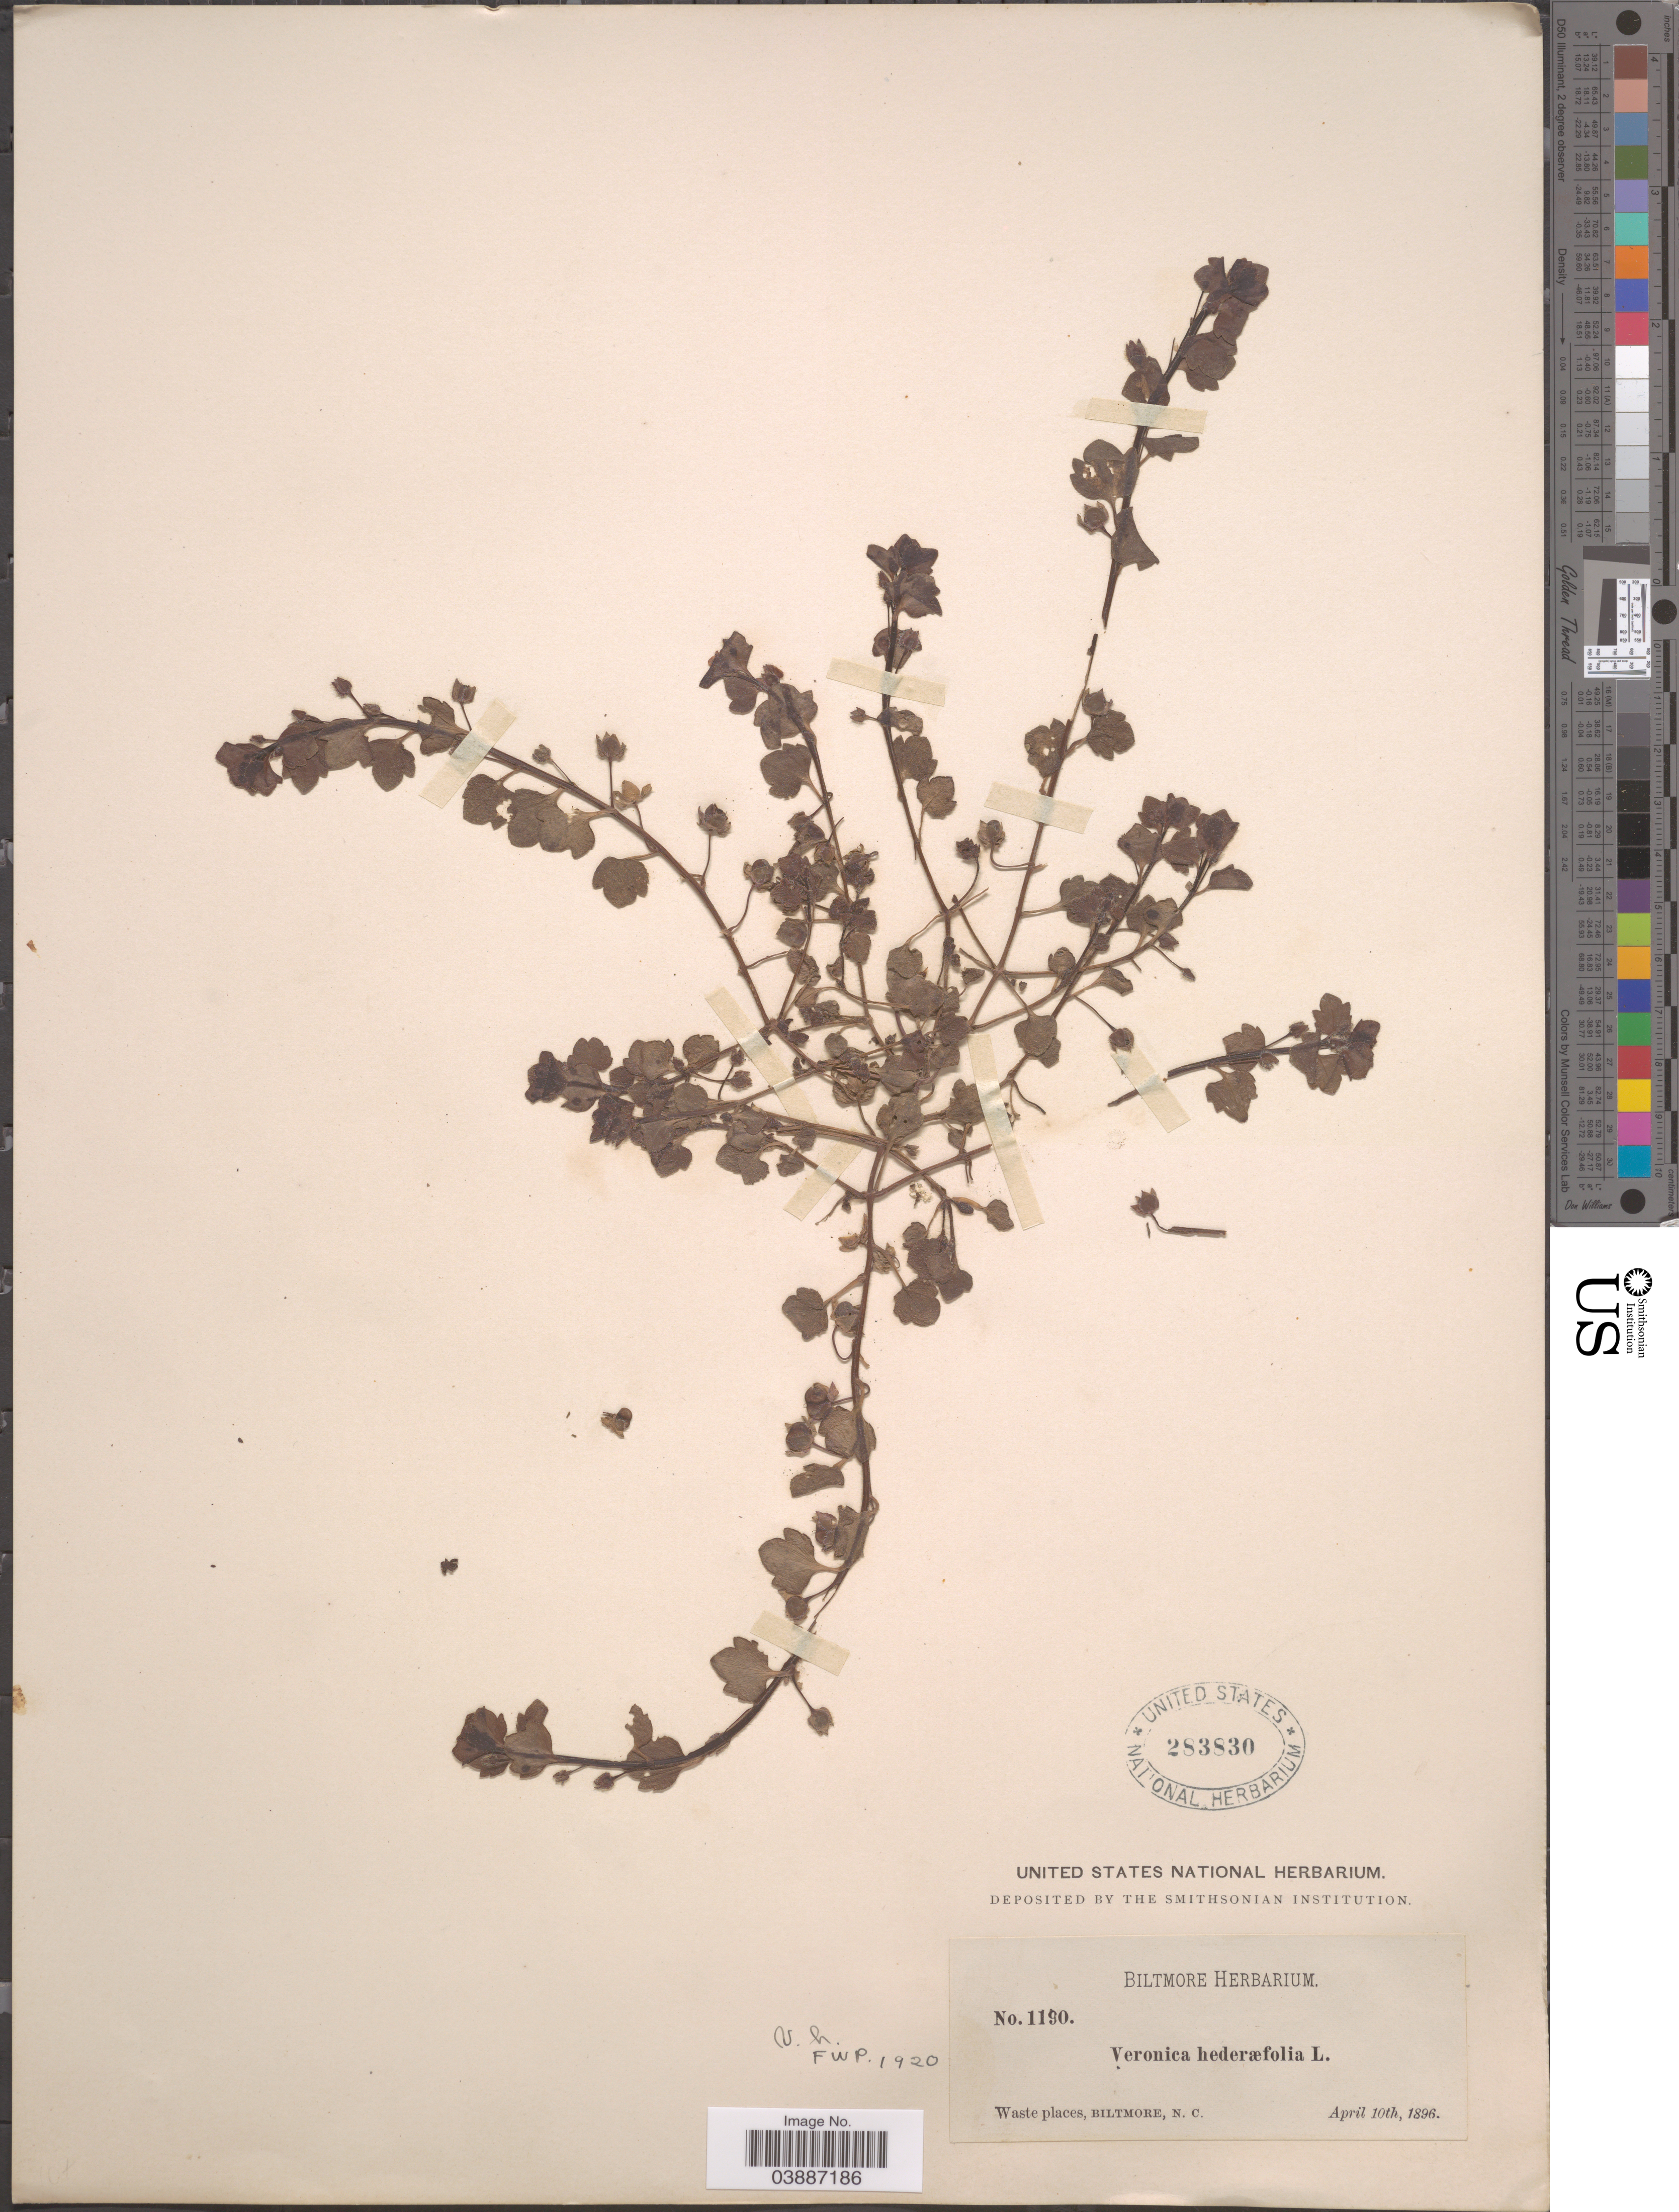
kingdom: Plantae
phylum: Tracheophyta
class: Magnoliopsida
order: Lamiales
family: Plantaginaceae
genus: Veronica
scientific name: Veronica hederifolia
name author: L.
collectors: ex herb. Biltmore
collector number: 1190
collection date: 1896-04-10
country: United States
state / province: North Carolina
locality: Biltmore.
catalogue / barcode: US 283830